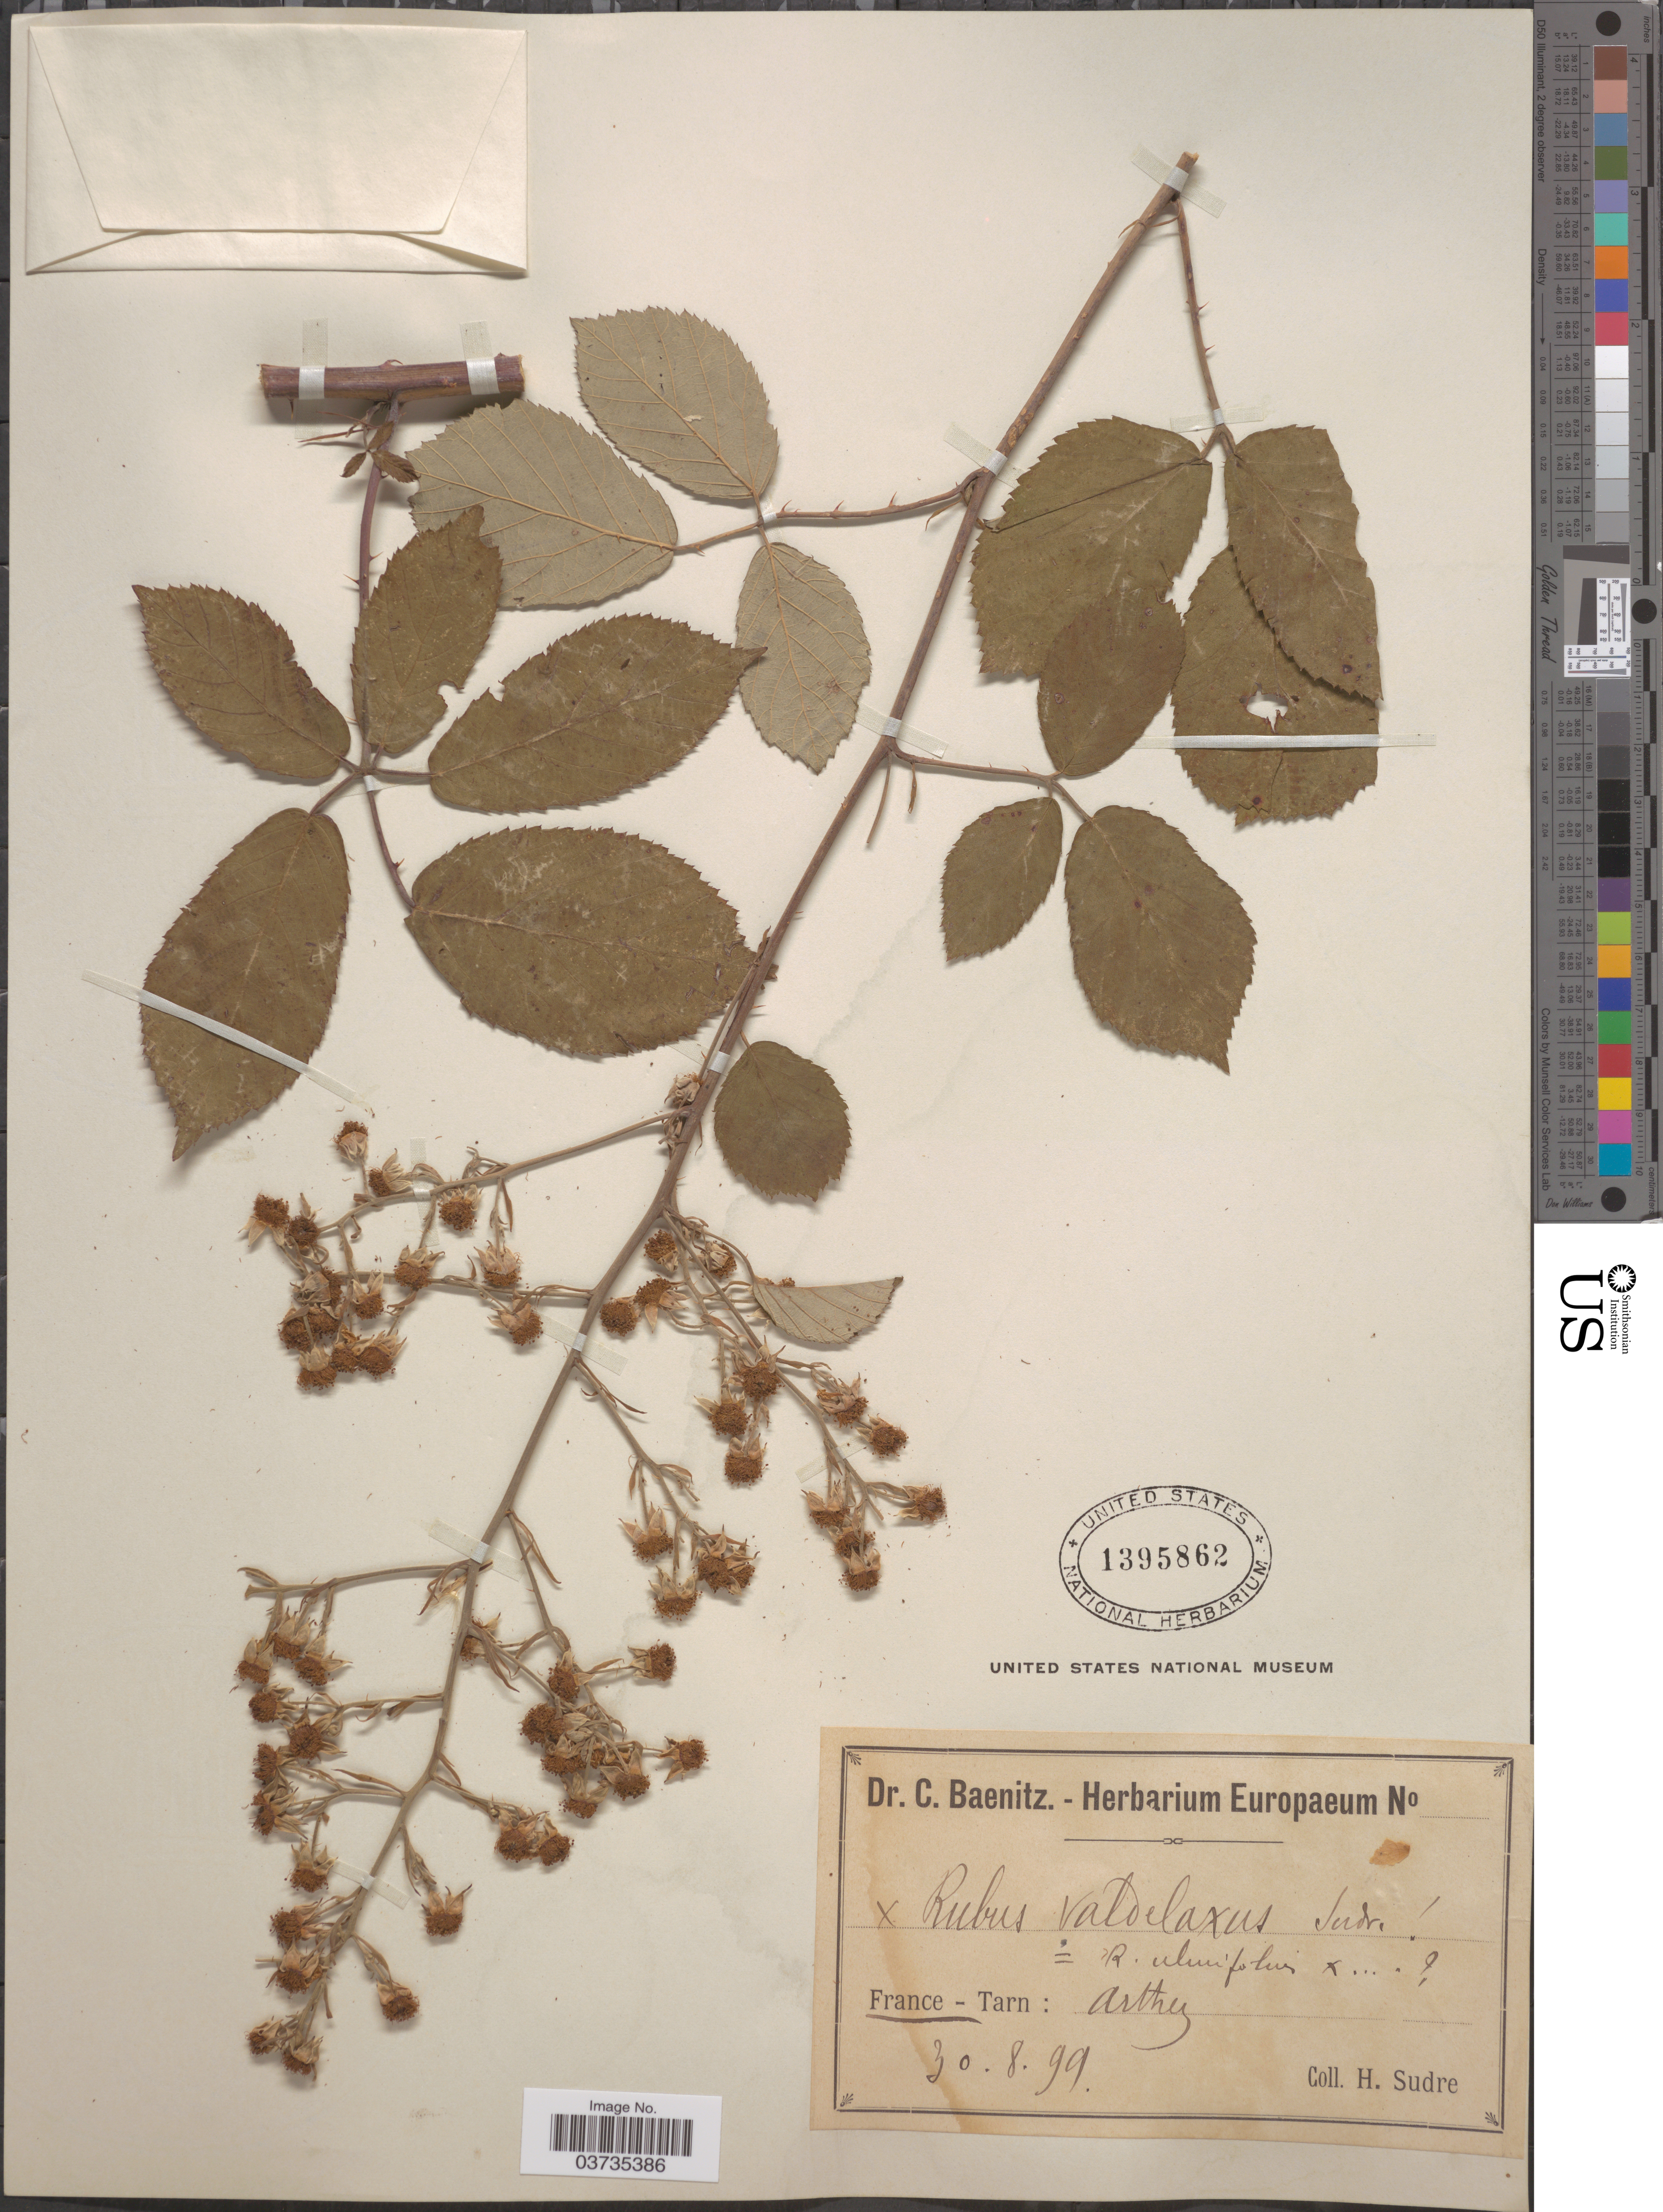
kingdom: Plantae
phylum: Tracheophyta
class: Magnoliopsida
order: Rosales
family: Rosaceae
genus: Rubus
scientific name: Rubus valdelaxus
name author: Sudre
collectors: H. Sudre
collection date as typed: Transcribed d/m/y: 30/8/99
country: France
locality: Tarn: Arthez.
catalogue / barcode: US 1395862